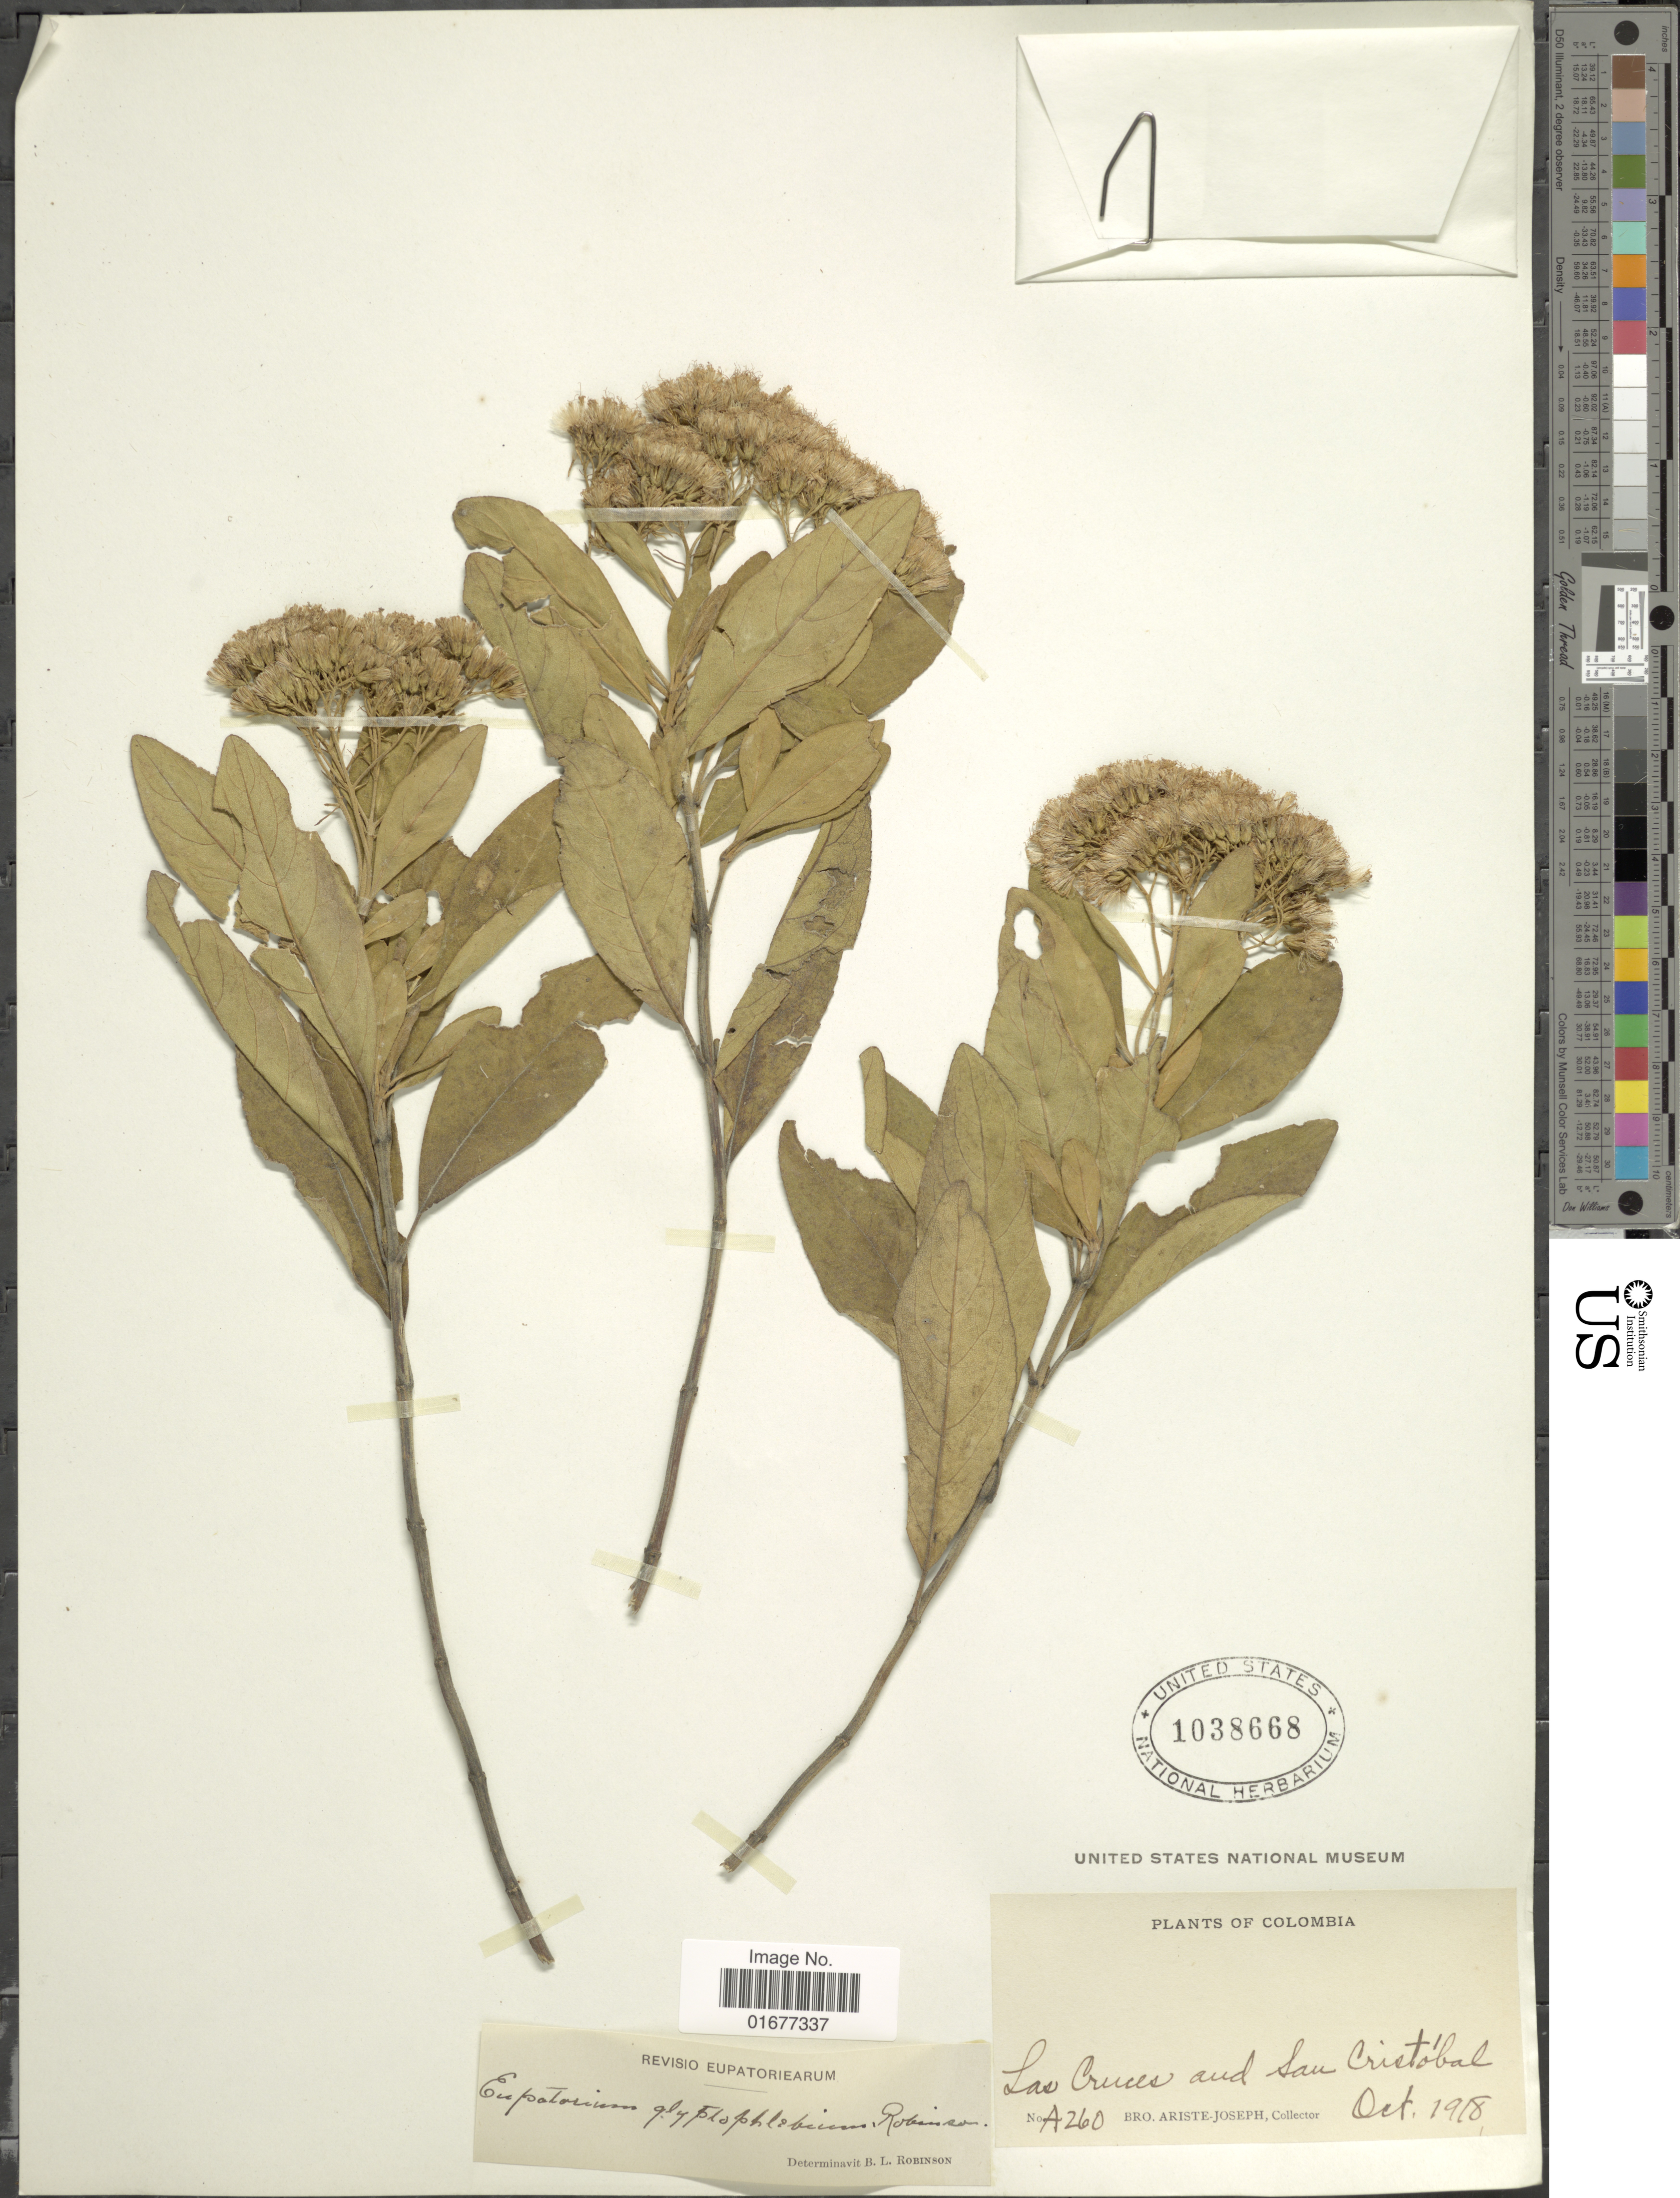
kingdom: Plantae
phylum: Tracheophyta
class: Magnoliopsida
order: Asterales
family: Asteraceae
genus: Ageratina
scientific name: Ageratina glyptophlebia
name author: (B.L. Rob.) R.M. King & H. Rob.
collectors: Bro. Ariste-Joseph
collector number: A260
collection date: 1918-10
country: Colombia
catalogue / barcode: US 1038668